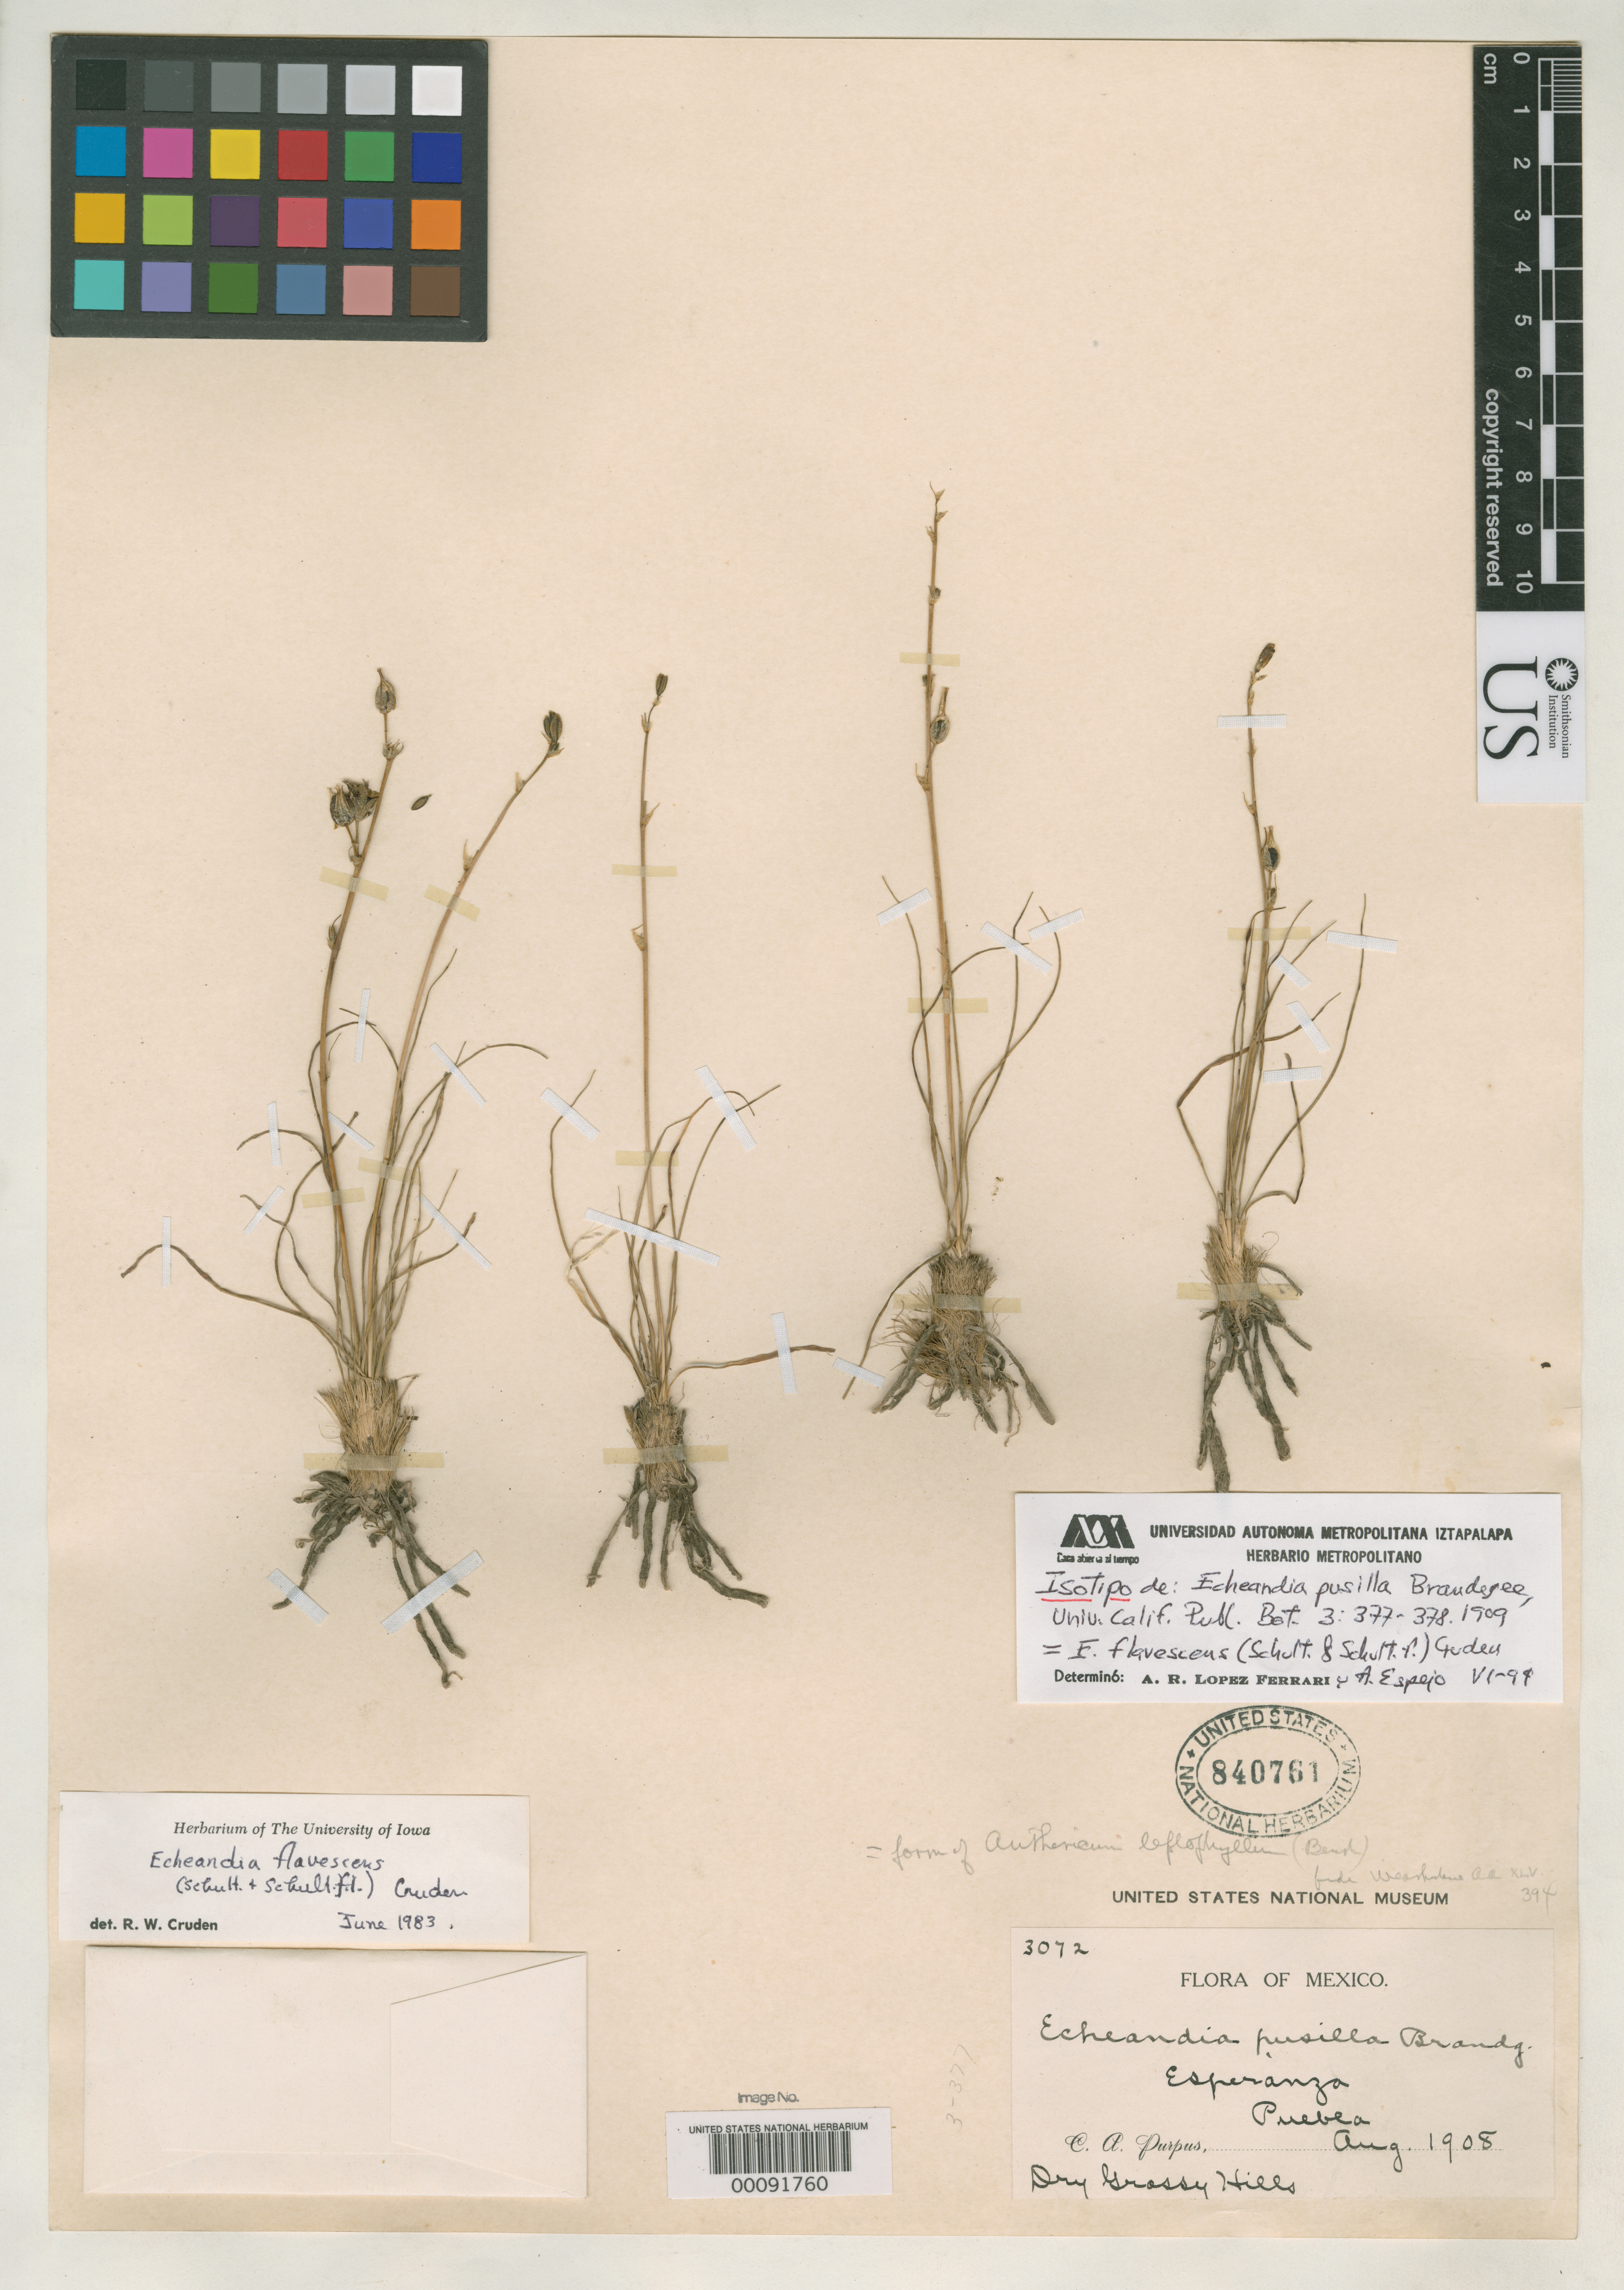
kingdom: Plantae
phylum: Tracheophyta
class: Liliopsida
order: Asparagales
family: Asparagaceae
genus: Echeandia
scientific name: Echeandia pusilla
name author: Brandegee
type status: Isotype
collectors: C. A. Purpus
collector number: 3072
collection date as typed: Aug 1908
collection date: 1908-08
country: Mexico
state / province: Puebla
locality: Near Esperanza.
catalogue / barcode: US 840761